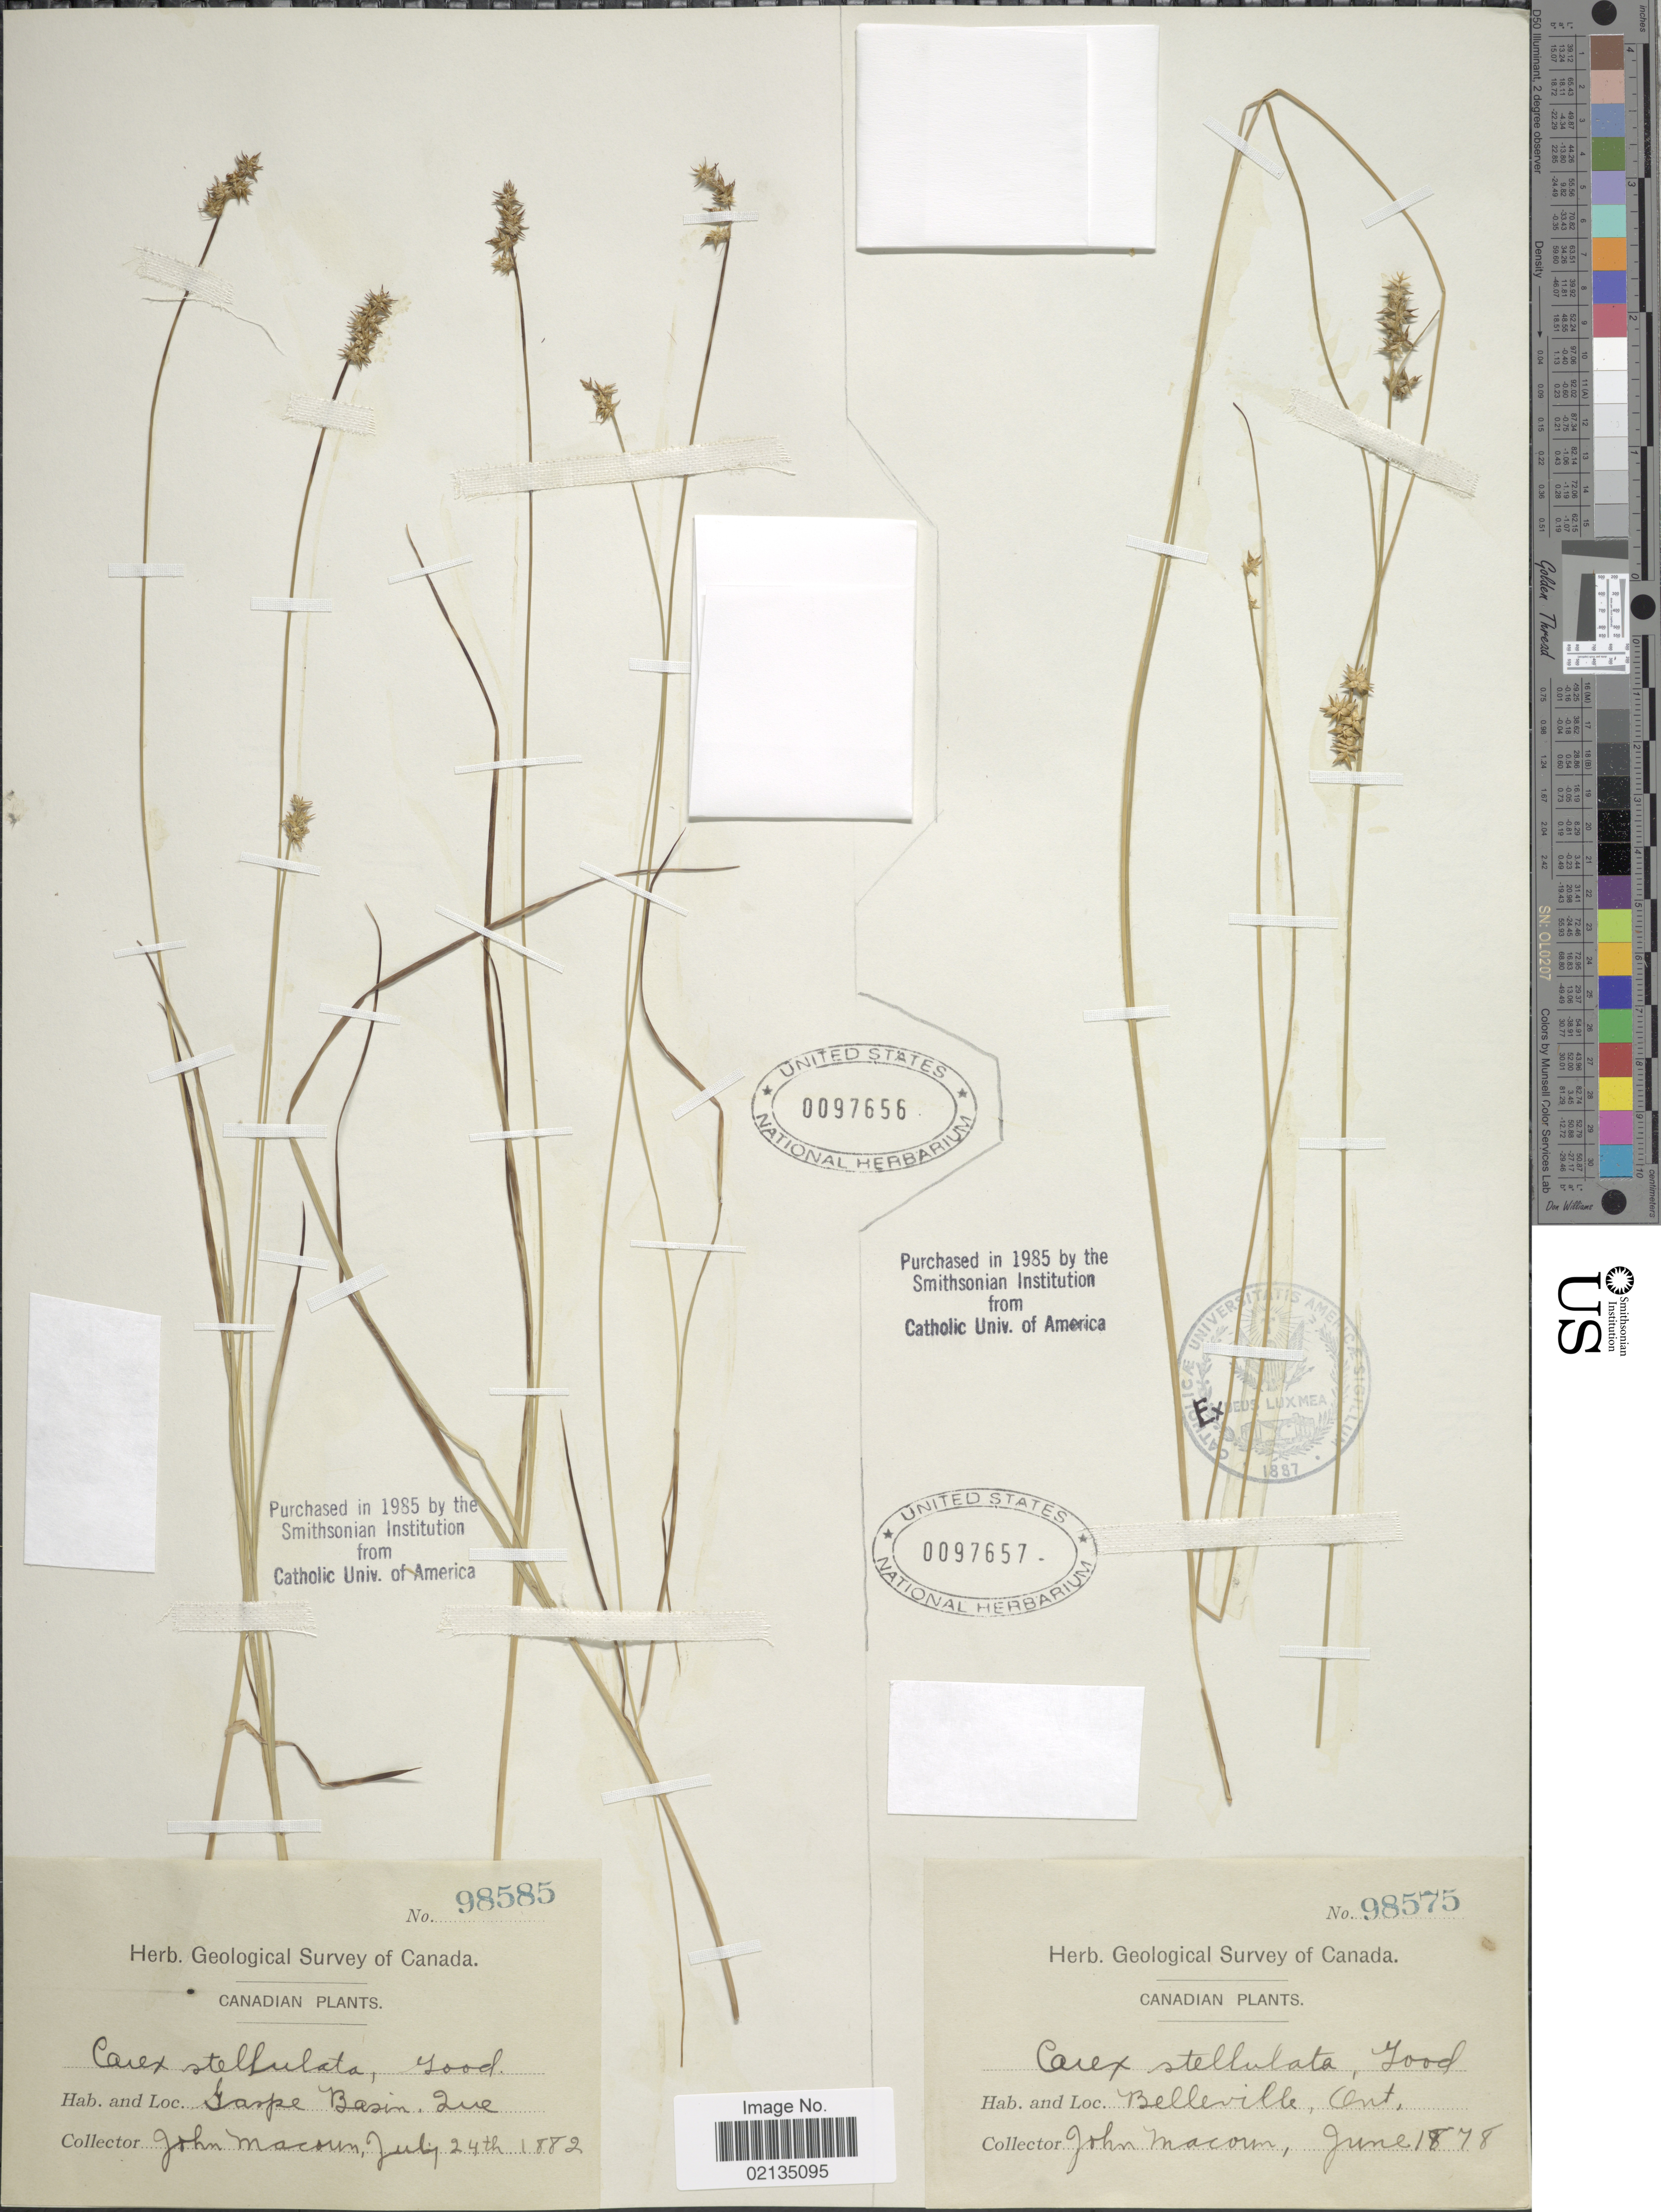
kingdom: Plantae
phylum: Tracheophyta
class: Liliopsida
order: Poales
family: Cyperaceae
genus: Carex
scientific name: Carex echinata subsp. echinata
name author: Murray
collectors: J. Macoun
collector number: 98575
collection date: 1878-06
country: Canada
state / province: Ontario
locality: Belleville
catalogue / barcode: US 97657-2